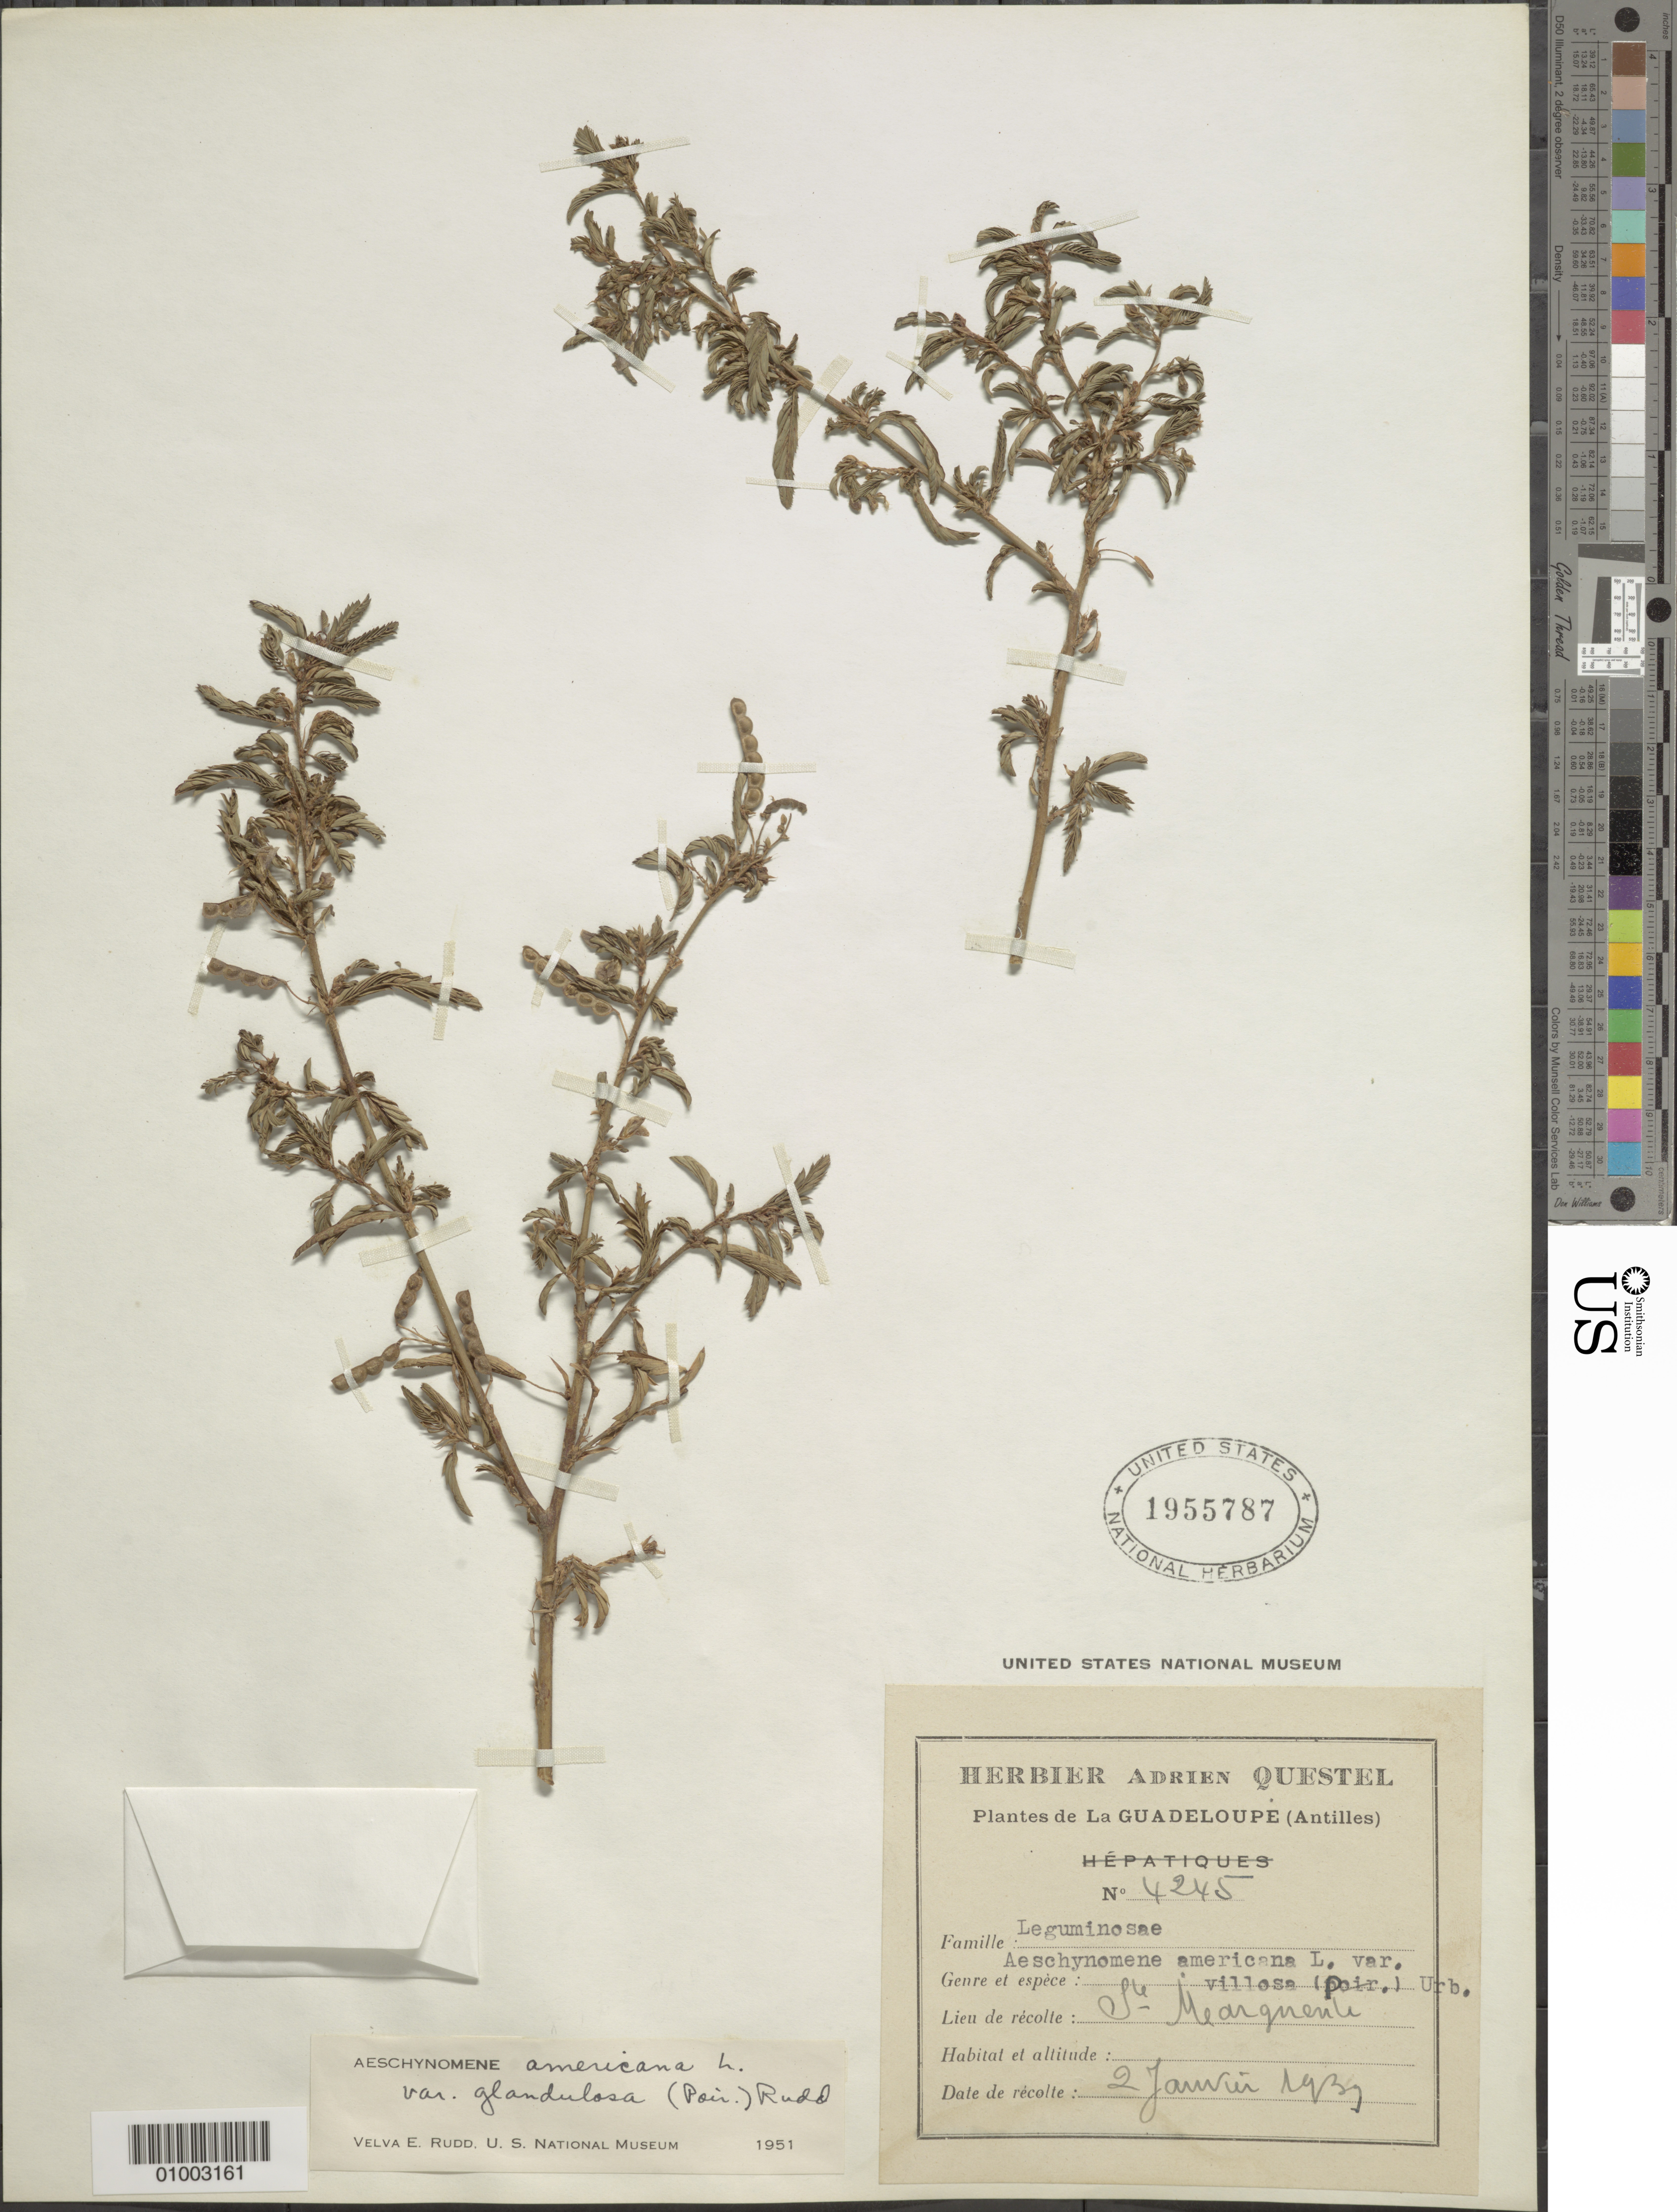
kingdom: Plantae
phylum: Tracheophyta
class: Magnoliopsida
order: Fabales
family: Fabaceae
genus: Aeschynomene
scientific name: Aeschynomene americana var. glandulosa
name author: (Poir.) Rudd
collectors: A. Questel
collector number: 4245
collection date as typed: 02 Jan 1939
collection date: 1939-01-02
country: Guadeloupe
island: Basse Terre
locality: Sainte Mearguente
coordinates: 0 N, 0 E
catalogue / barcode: US 1955787